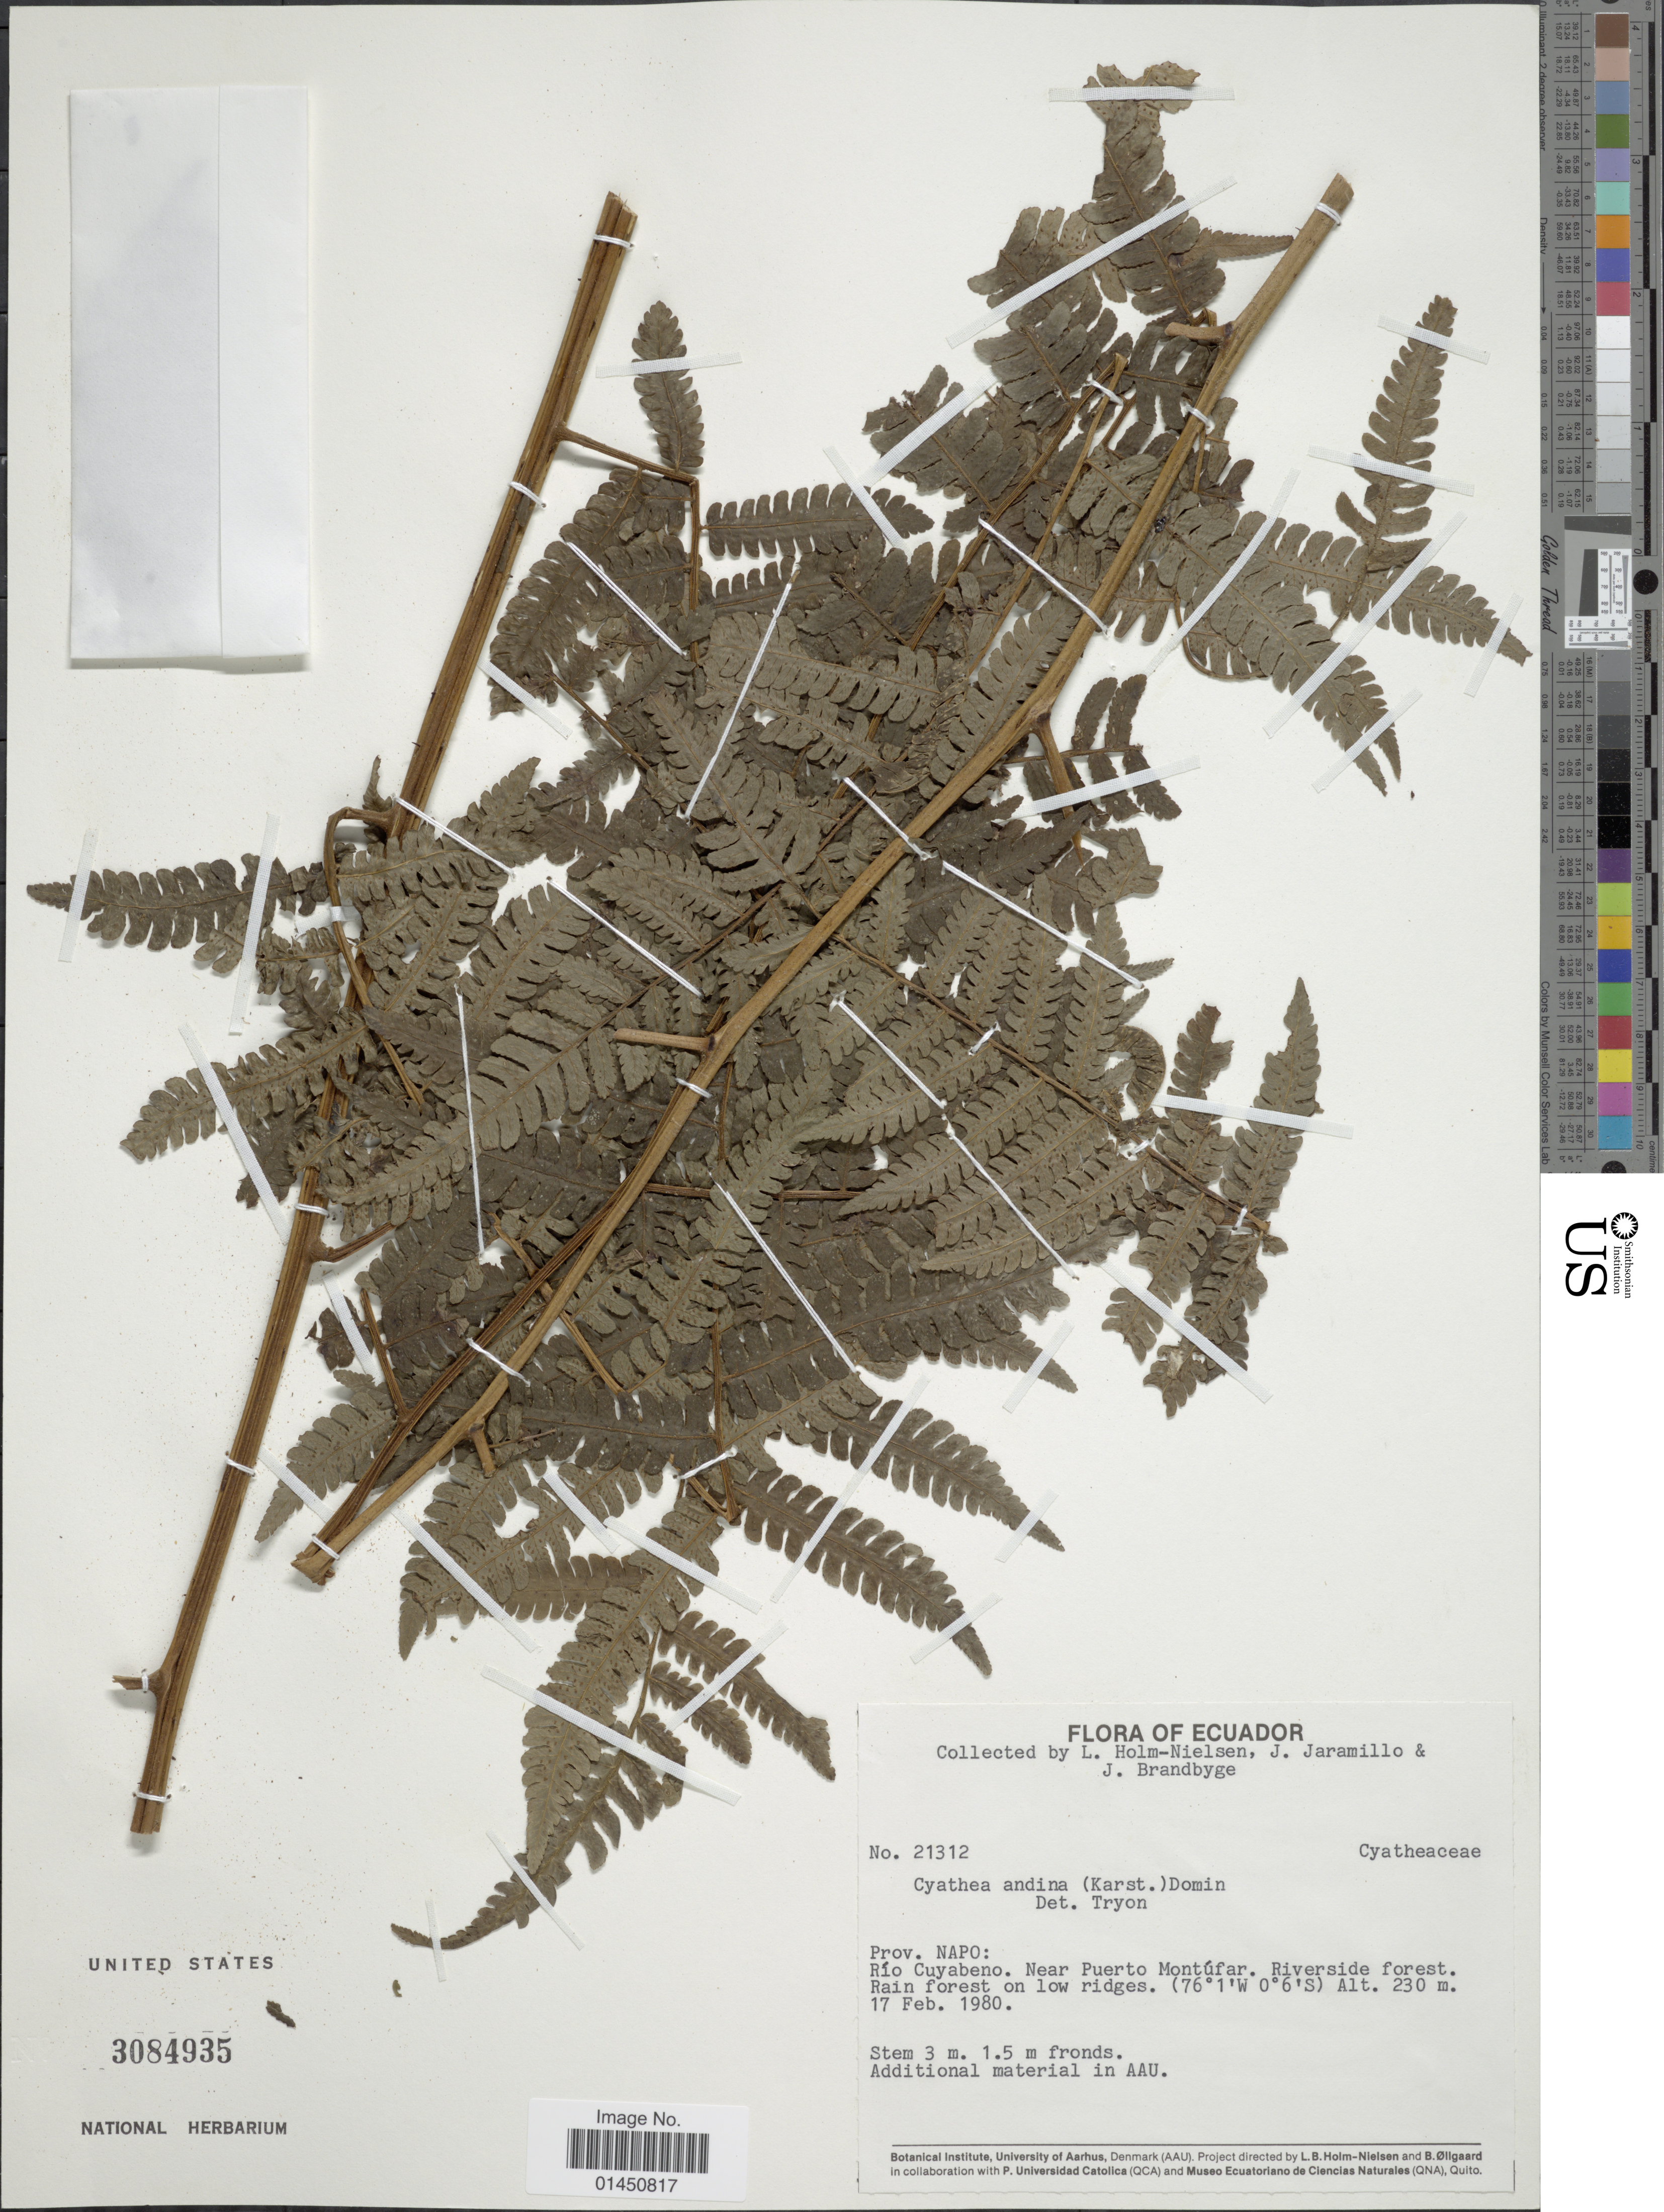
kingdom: Plantae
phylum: Tracheophyta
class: Polypodiopsida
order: Cyatheales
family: Cyatheaceae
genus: Cyathea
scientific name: Cyathea andina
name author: Domin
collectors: L. B. Holm-Nielsen, J. L. Jaramillo & J. Brandbyge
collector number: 21312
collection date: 1980-02-17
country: Ecuador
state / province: Napo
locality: Rio Cuyabeno, near Puerto Montufar, riverside forest.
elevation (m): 230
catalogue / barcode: US 3084935